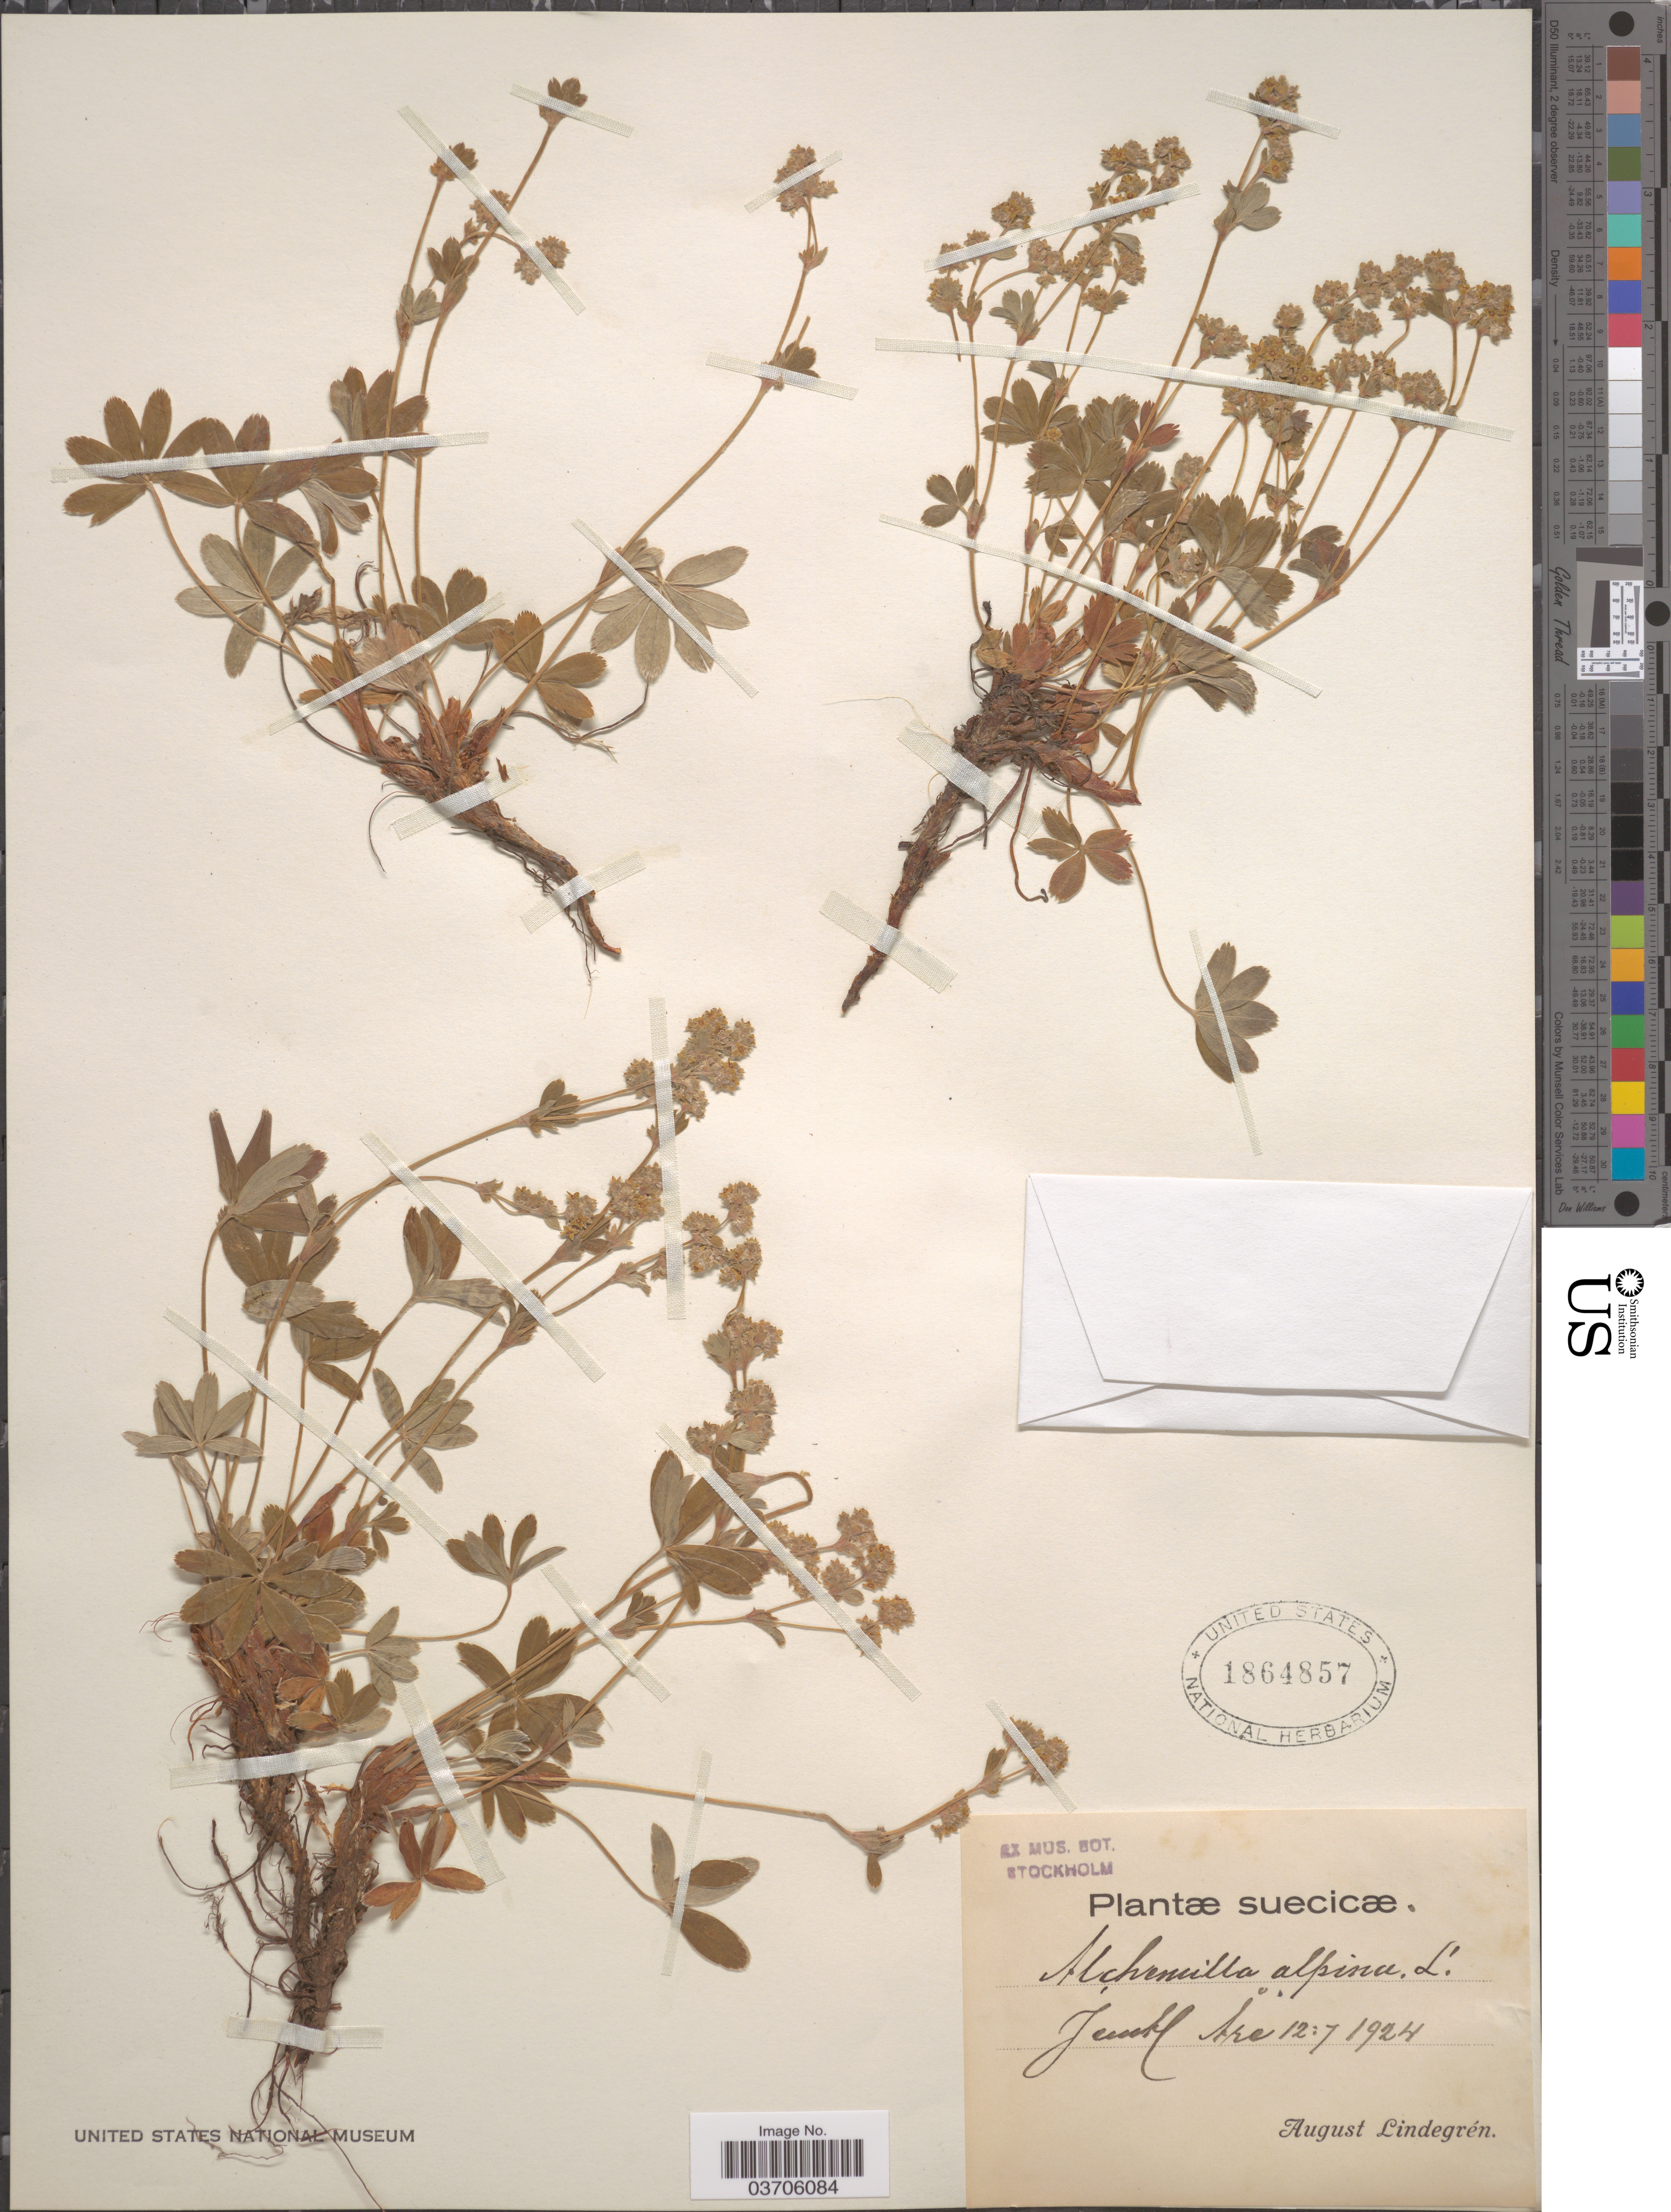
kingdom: Plantae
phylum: Tracheophyta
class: Magnoliopsida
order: Rosales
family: Rosaceae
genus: Alchemilla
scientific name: Alchemilla alpina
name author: L.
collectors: A. Lindegrén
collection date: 1924-07-12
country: Sweden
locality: Suecicæ. Junkl Åre.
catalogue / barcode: US 1864857